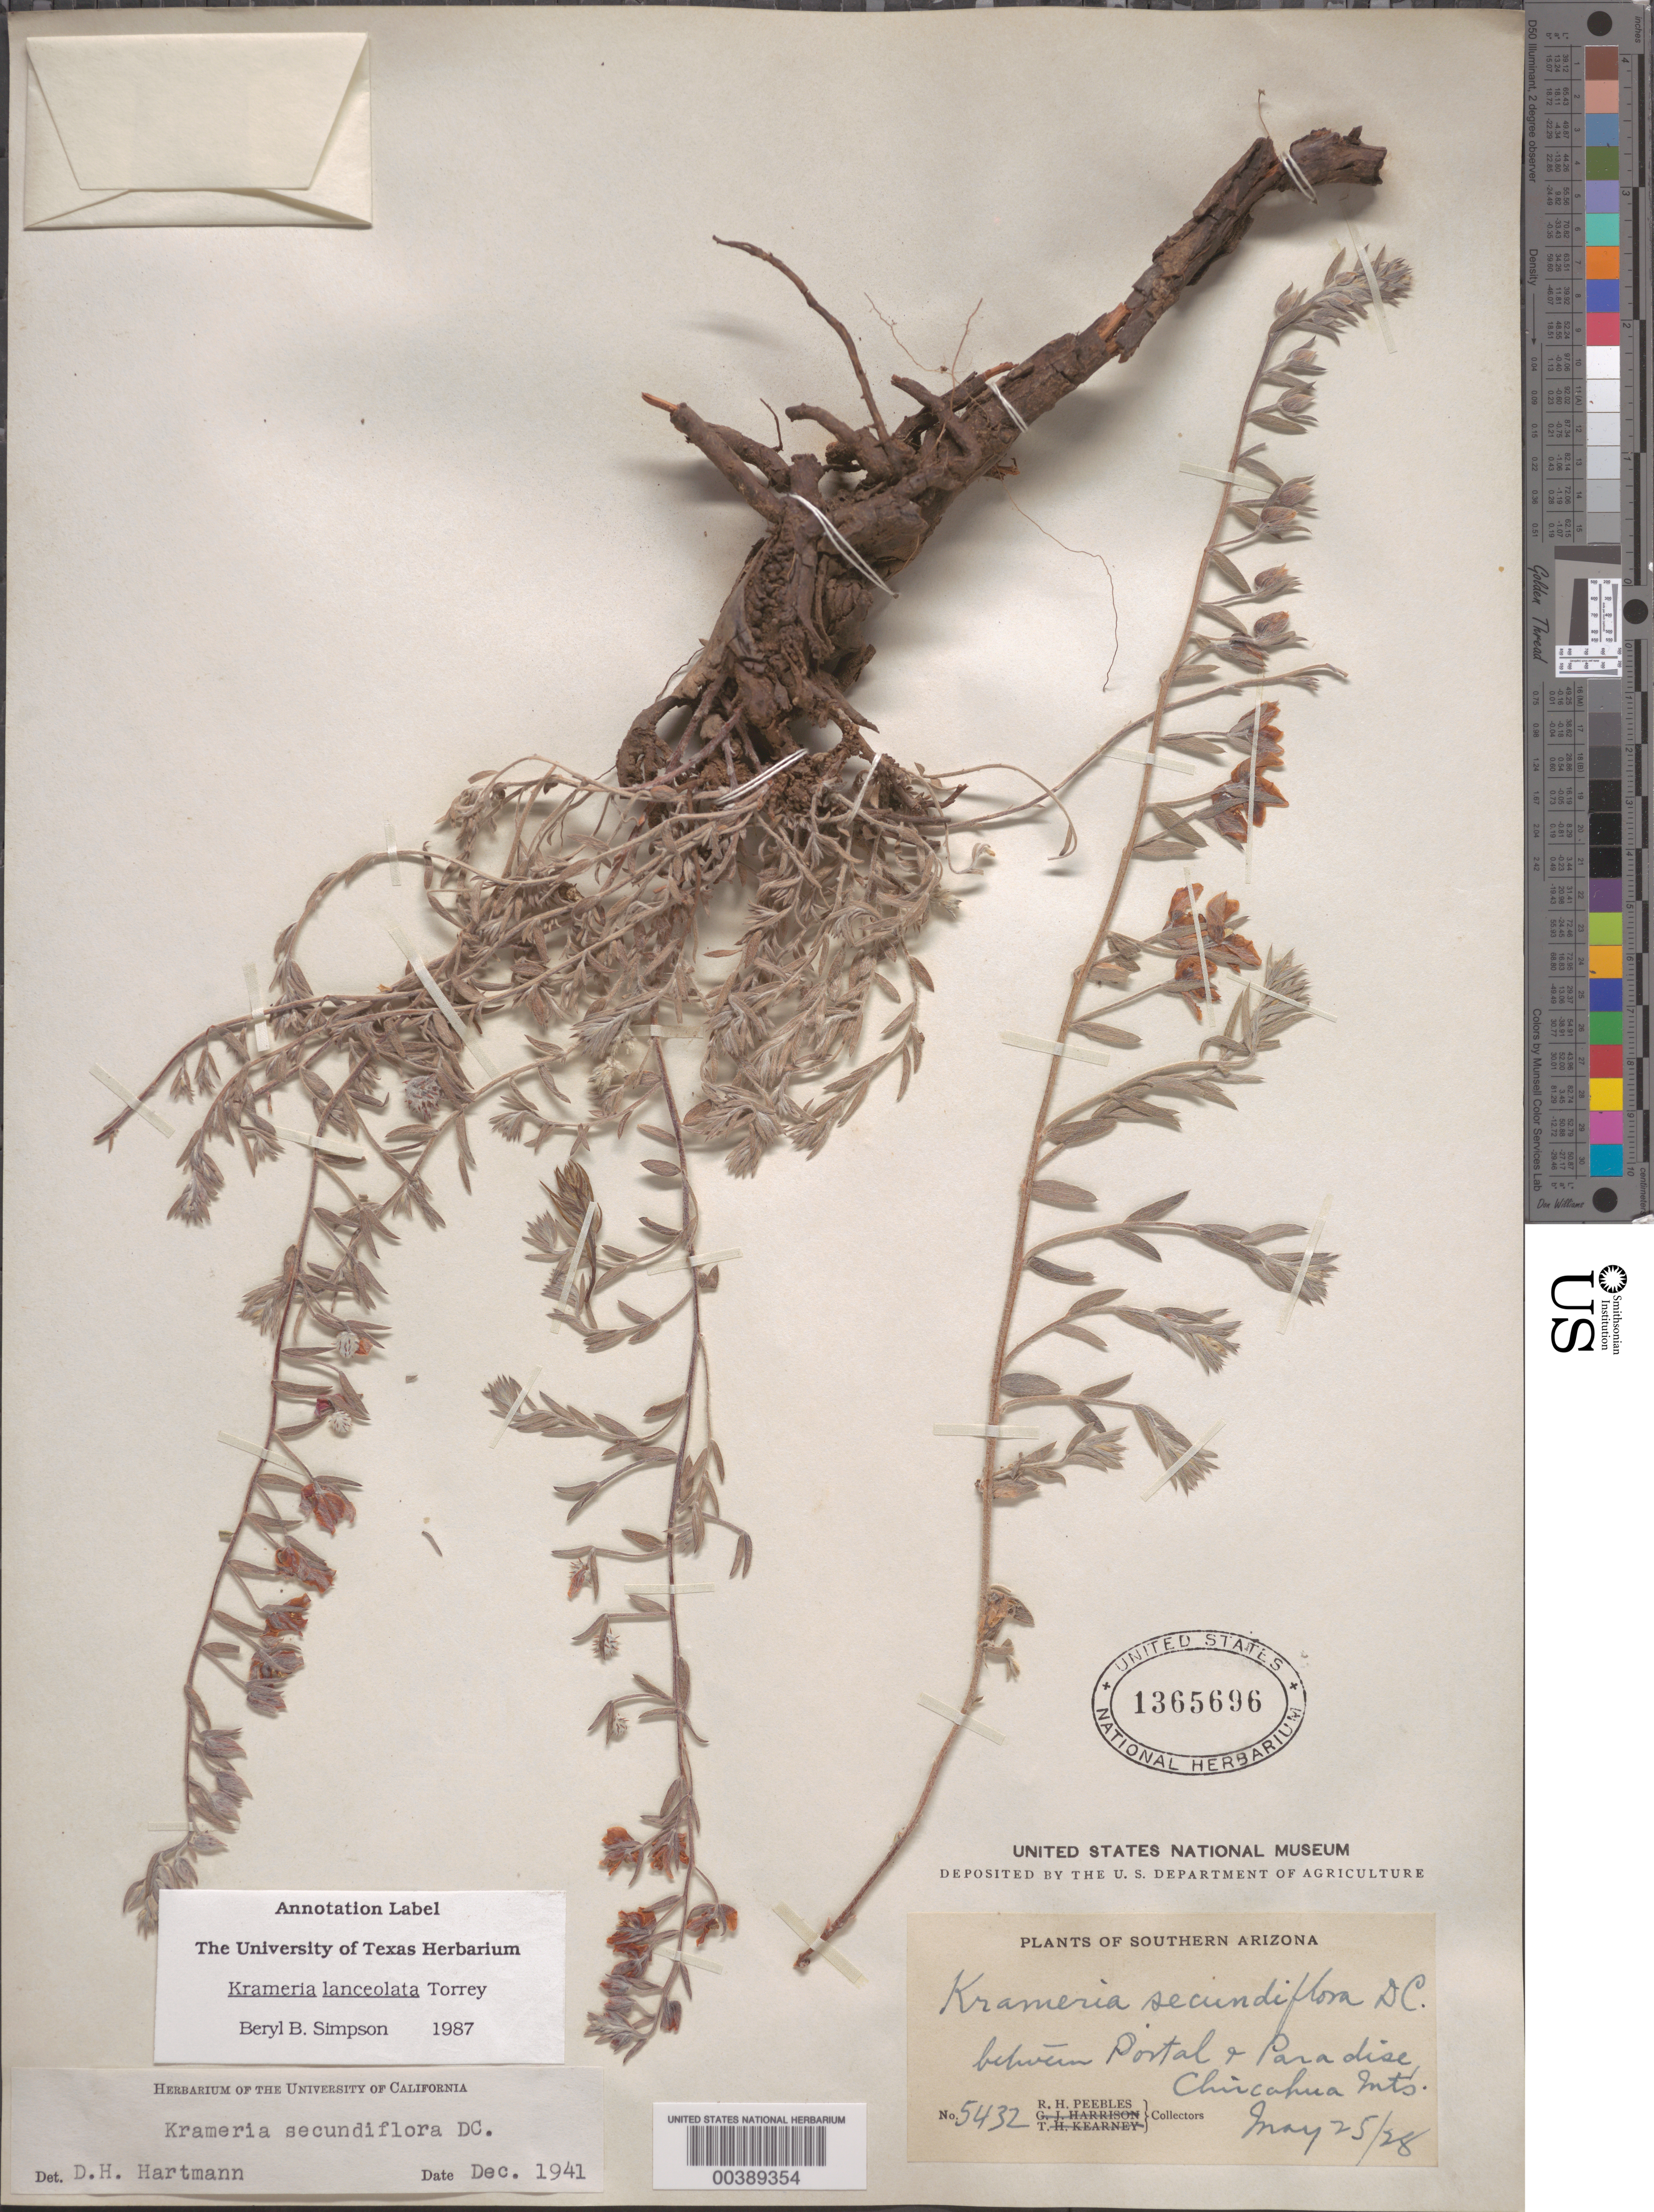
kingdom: Plantae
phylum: Tracheophyta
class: Magnoliopsida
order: Zygophyllales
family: Krameriaceae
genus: Krameria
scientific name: Krameria lanceolata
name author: Torr.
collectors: R. H. Peebles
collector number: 5432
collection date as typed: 25 May 1928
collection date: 1928-05-25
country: United States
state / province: Arizona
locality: Between portal and paradise chircahua mts.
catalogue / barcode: US 1365696